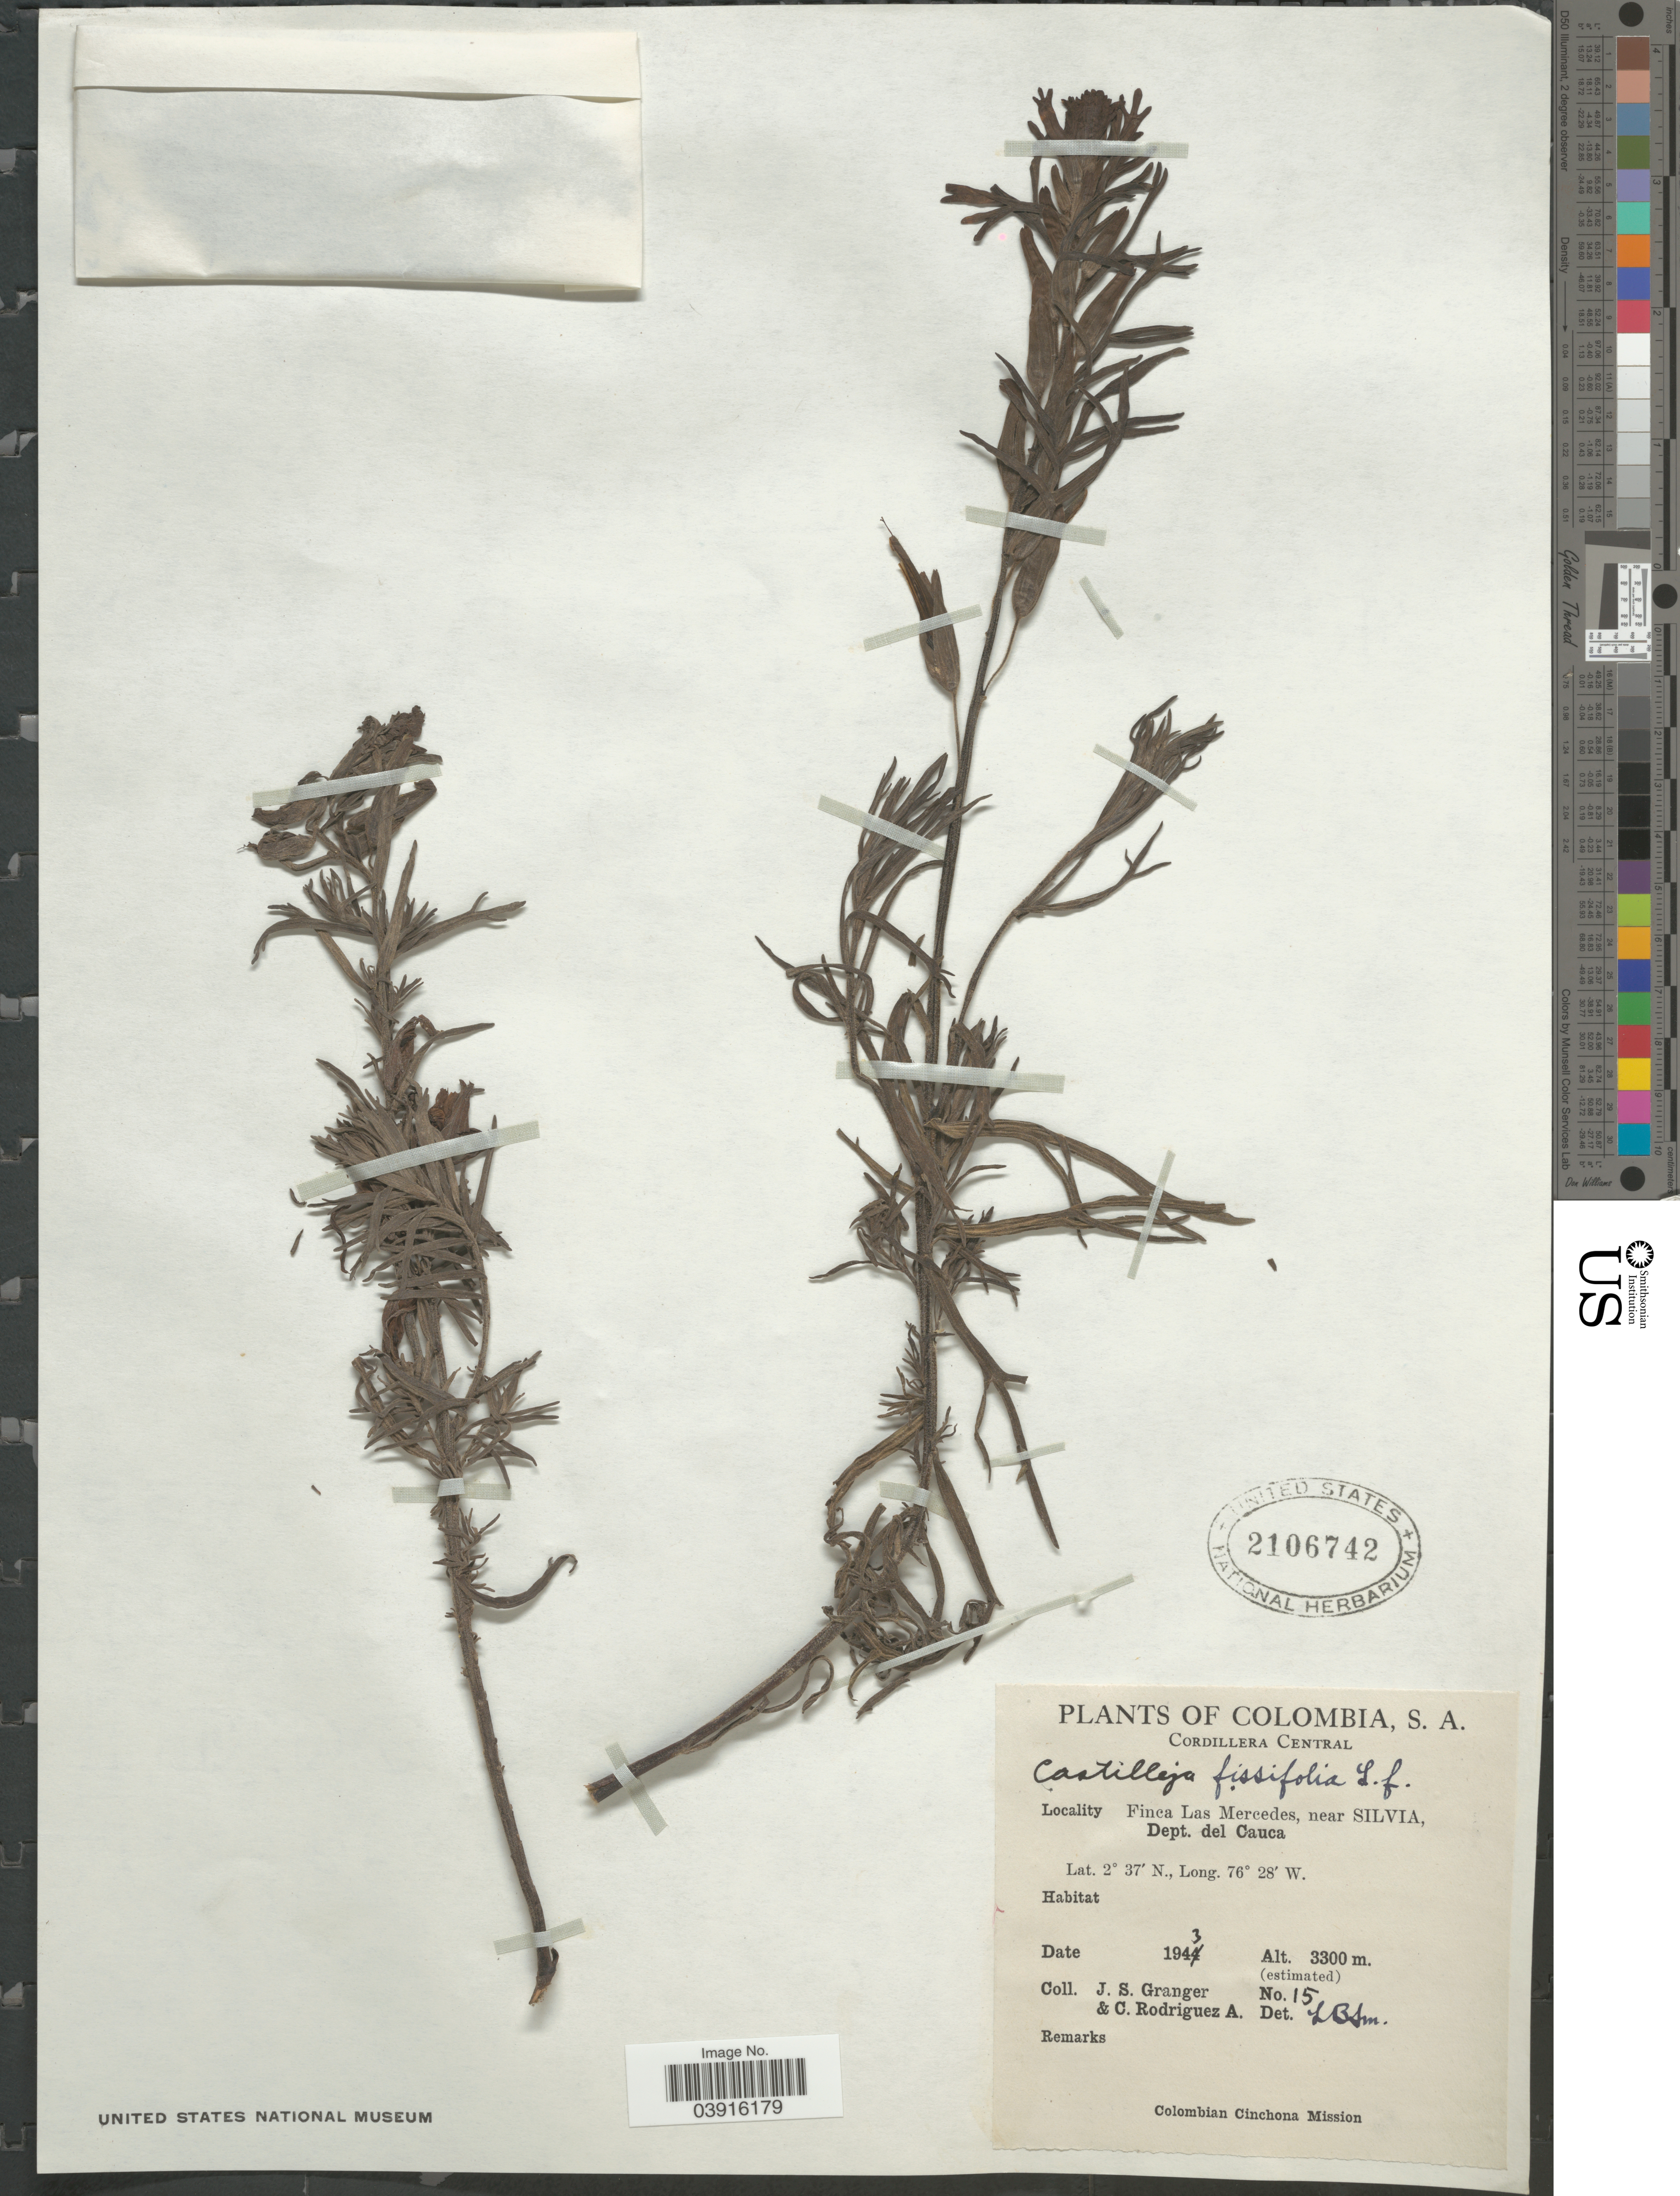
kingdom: Plantae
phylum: Tracheophyta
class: Magnoliopsida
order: Lamiales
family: Orobanchaceae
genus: Castilleja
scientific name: Castilleja fissifolia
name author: L. f.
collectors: J. Granger & C. Rodriguez-A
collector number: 15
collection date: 1943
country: Colombia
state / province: Cauca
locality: Cordillera Central. Finca Las Mercedes, near Silvia, Dept. del Cauca.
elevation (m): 3300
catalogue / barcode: US 2106742